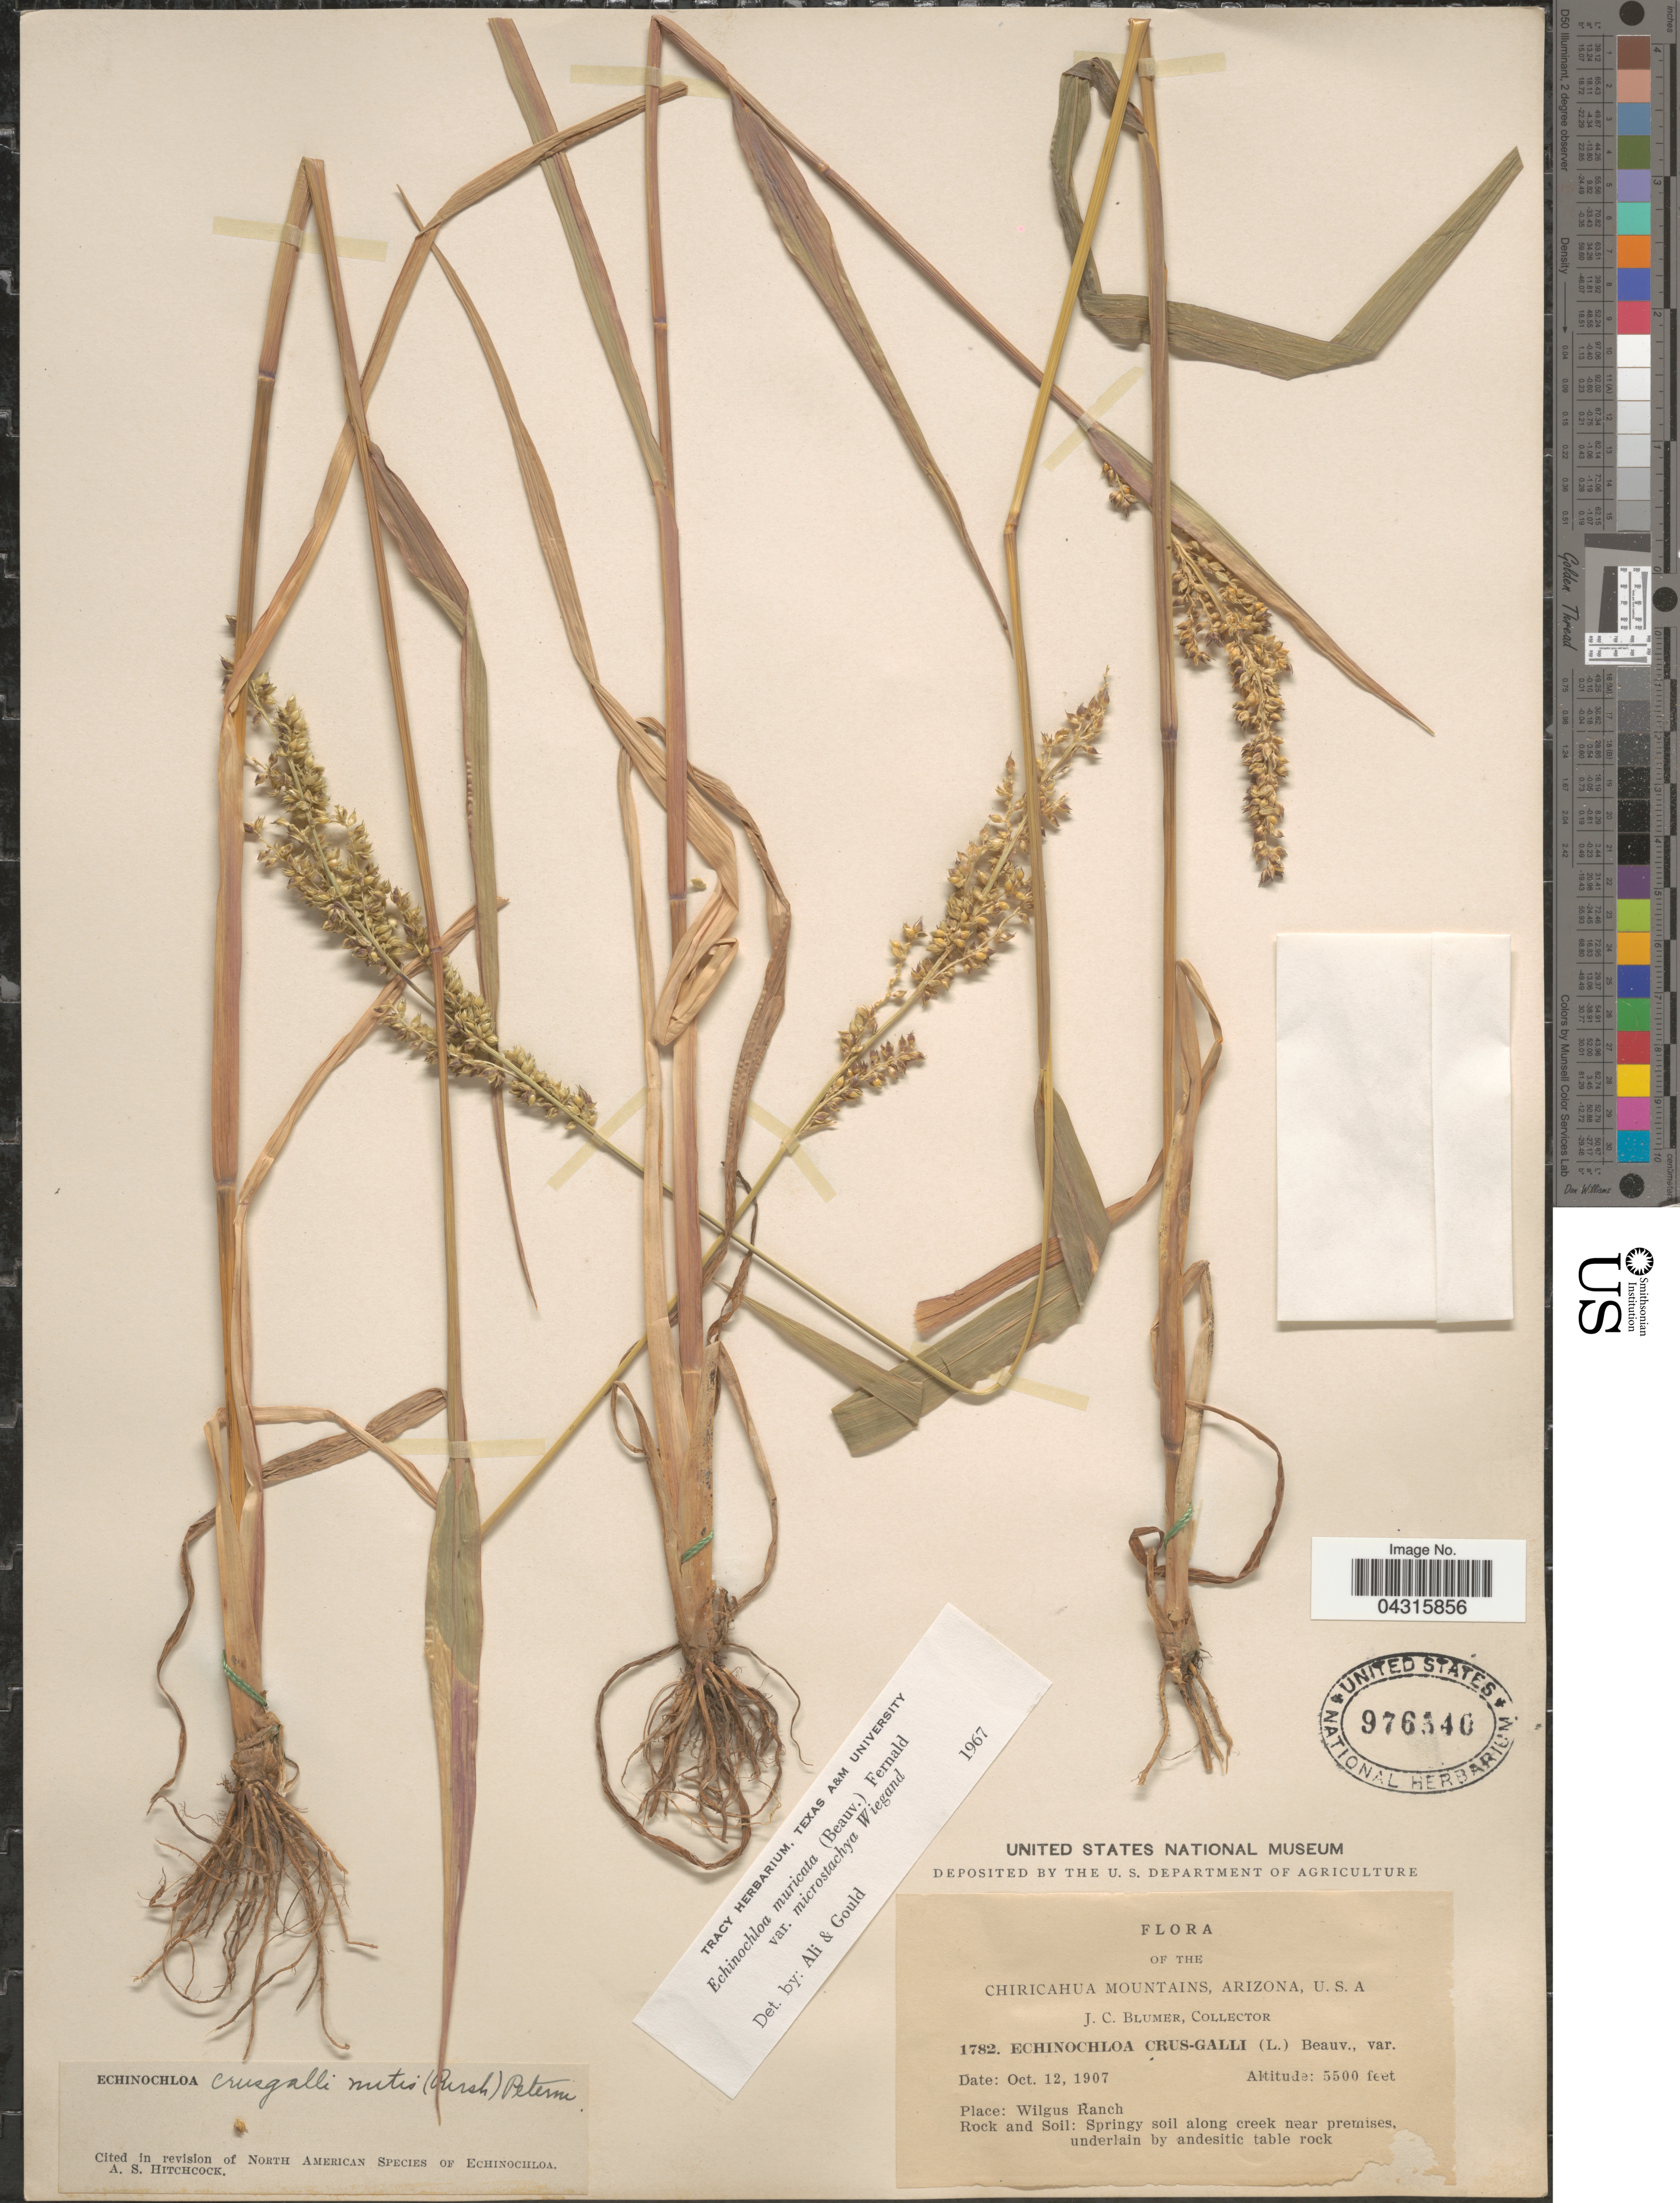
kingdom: Plantae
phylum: Tracheophyta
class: Liliopsida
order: Poales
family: Poaceae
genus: Echinochloa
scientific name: Echinochloa muricata var. microstachya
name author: Wiegand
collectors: J. C. Blumer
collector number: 1782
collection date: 1907-10-12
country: United States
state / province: Arizona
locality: Chiricahua Mountains. Wilgus Ranch. Rock and Soil: Springy soil along creek near premises, underlain by andesitic table rock.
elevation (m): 1676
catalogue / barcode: US 976340